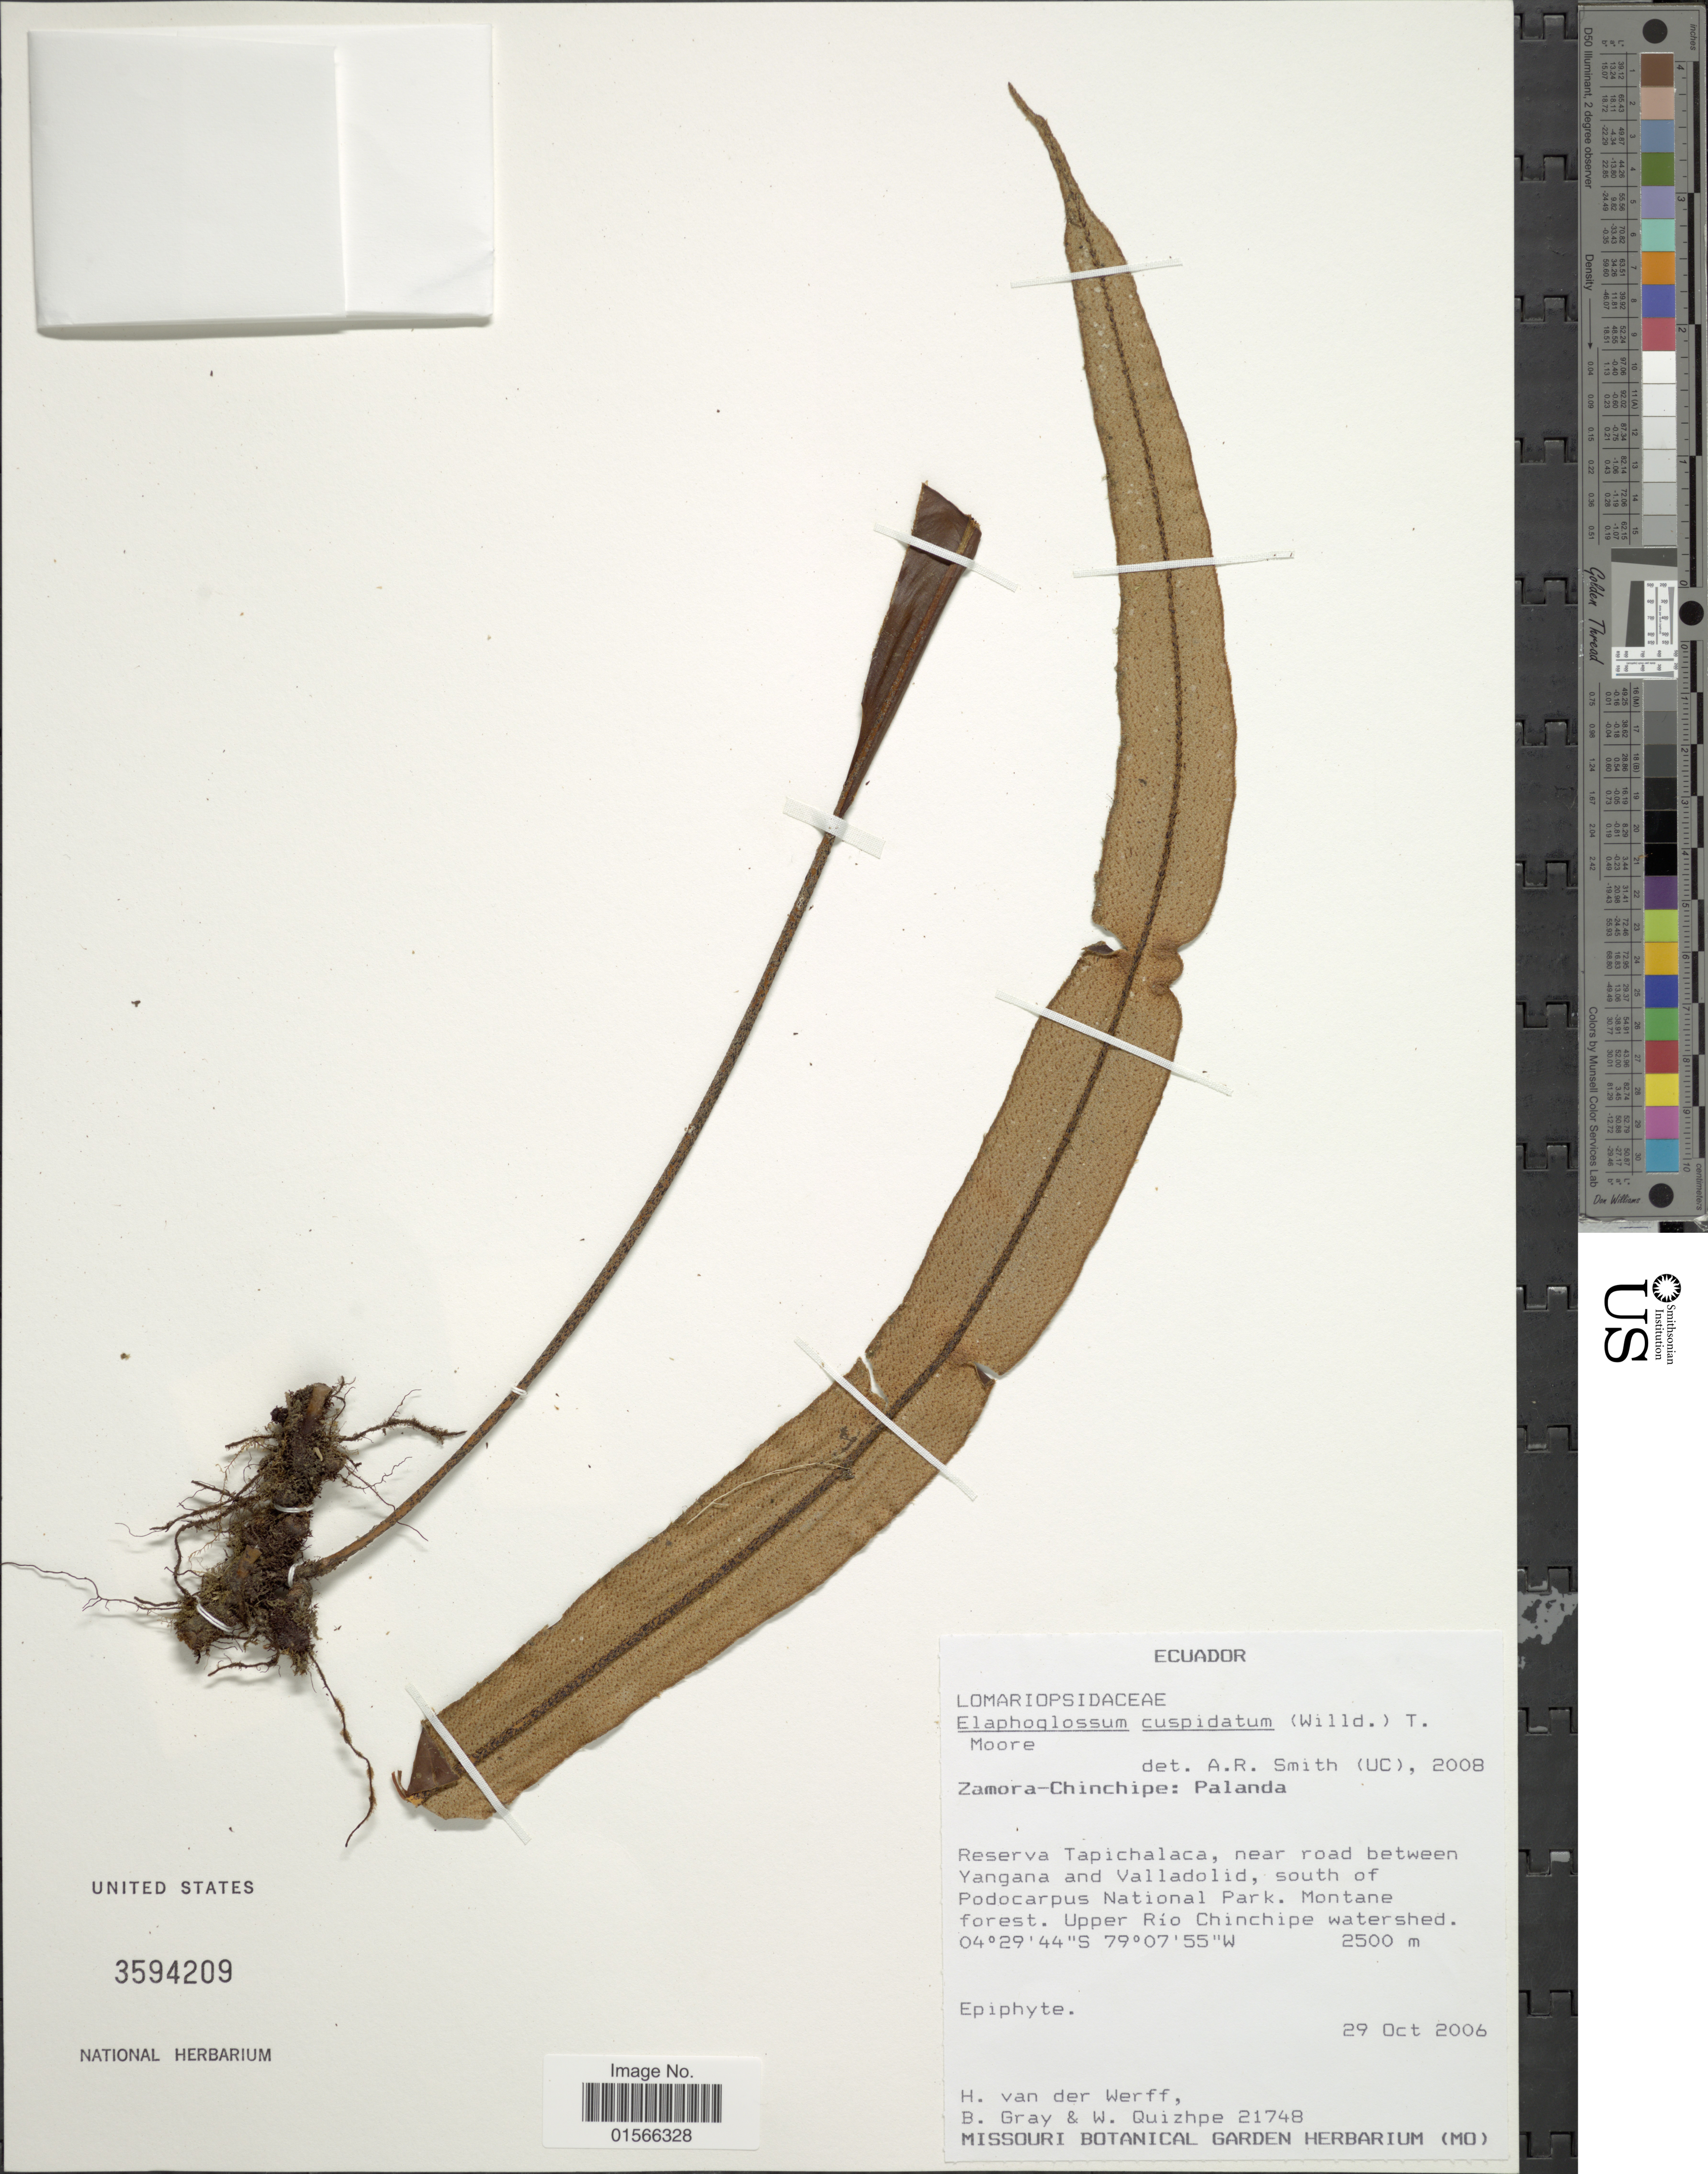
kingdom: Plantae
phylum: Tracheophyta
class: Polypodiopsida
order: Polypodiales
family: Dryopteridaceae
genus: Elaphoglossum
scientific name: Elaphoglossum cuspidatum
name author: (Willd.) T. Moore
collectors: H. van der Werff, B. Gray & W. Quizhpe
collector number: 21748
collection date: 2006-10-29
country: Ecuador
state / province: Zamora-Chinchipe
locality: Palanda, Reserva Tapichalaca, near road between Yangana and Valladolid, south of Podocarpus National Park. Montane forest. Upper Río Chinchipe watershed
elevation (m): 2500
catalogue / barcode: US 3594209